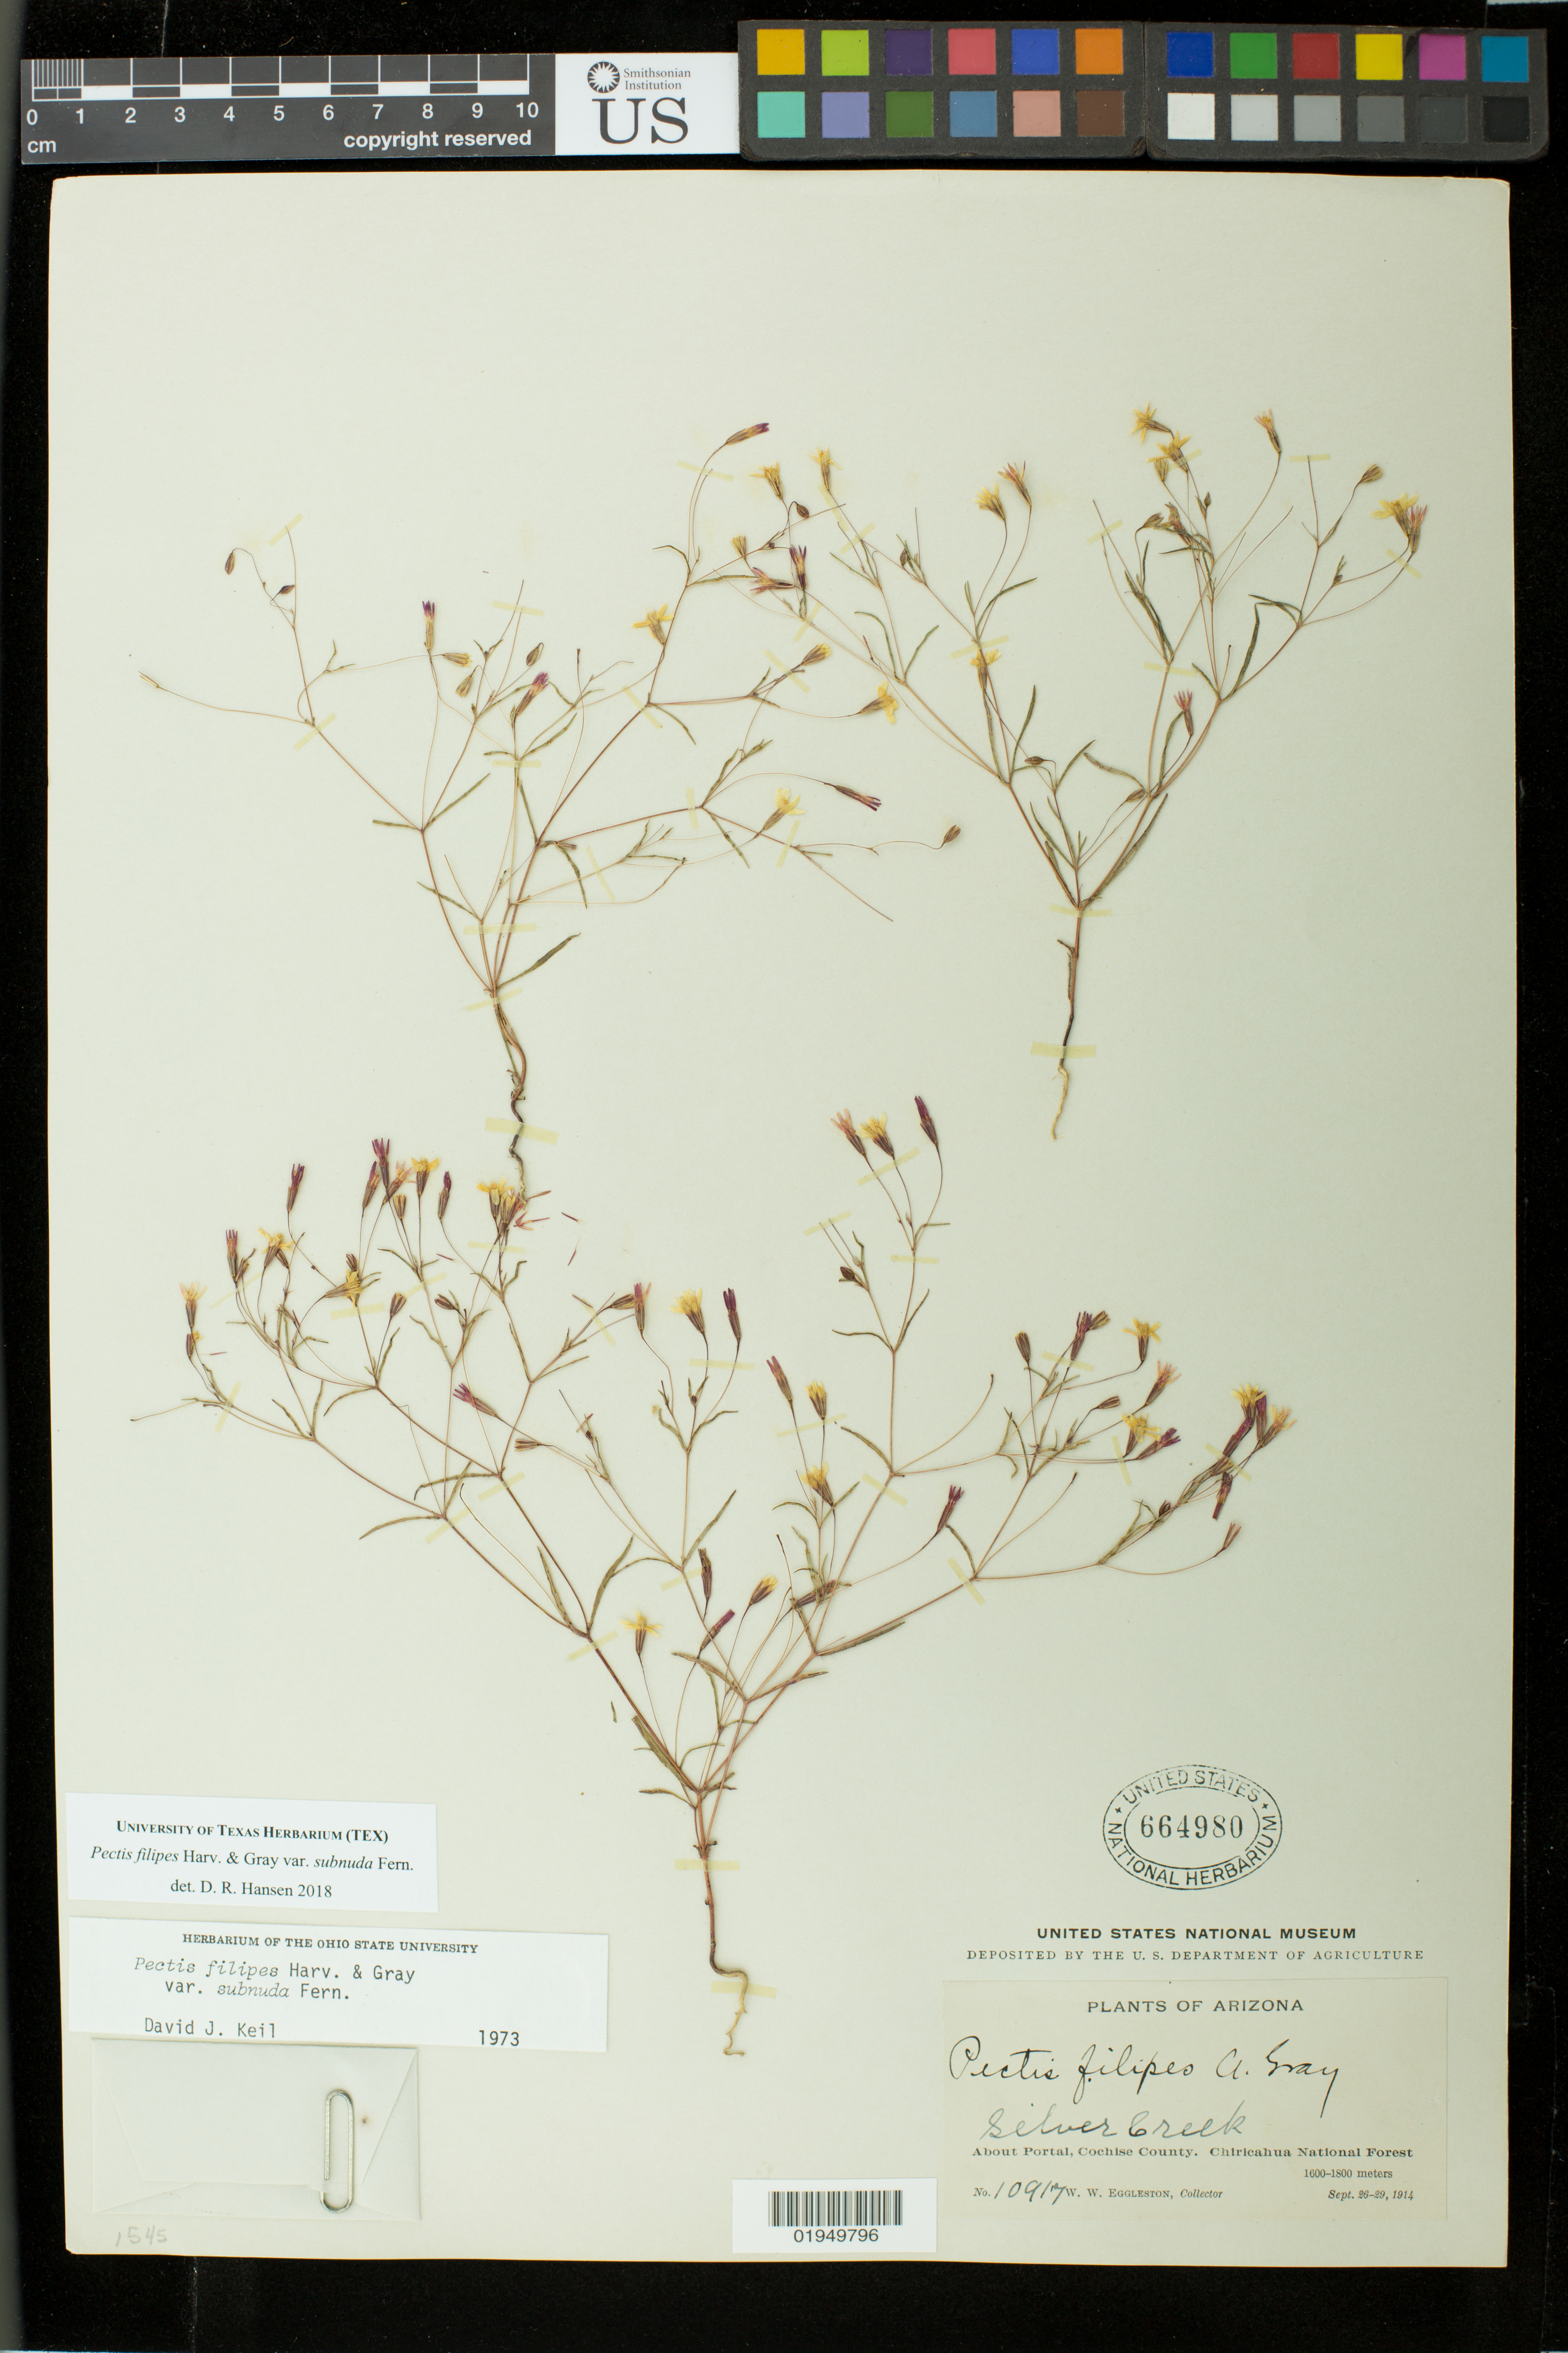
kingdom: Plantae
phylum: Tracheophyta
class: Magnoliopsida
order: Asterales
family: Asteraceae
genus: Pectis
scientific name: Pectis filipes var. subnuda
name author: Fernald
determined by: Hansen, D. R.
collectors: W. W. Eggleston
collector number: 10917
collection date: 1914-09-26/1914-09-29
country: United States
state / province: Arizona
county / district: Cochise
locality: Silver Creek. About Portal, Cochise County. Chiricahua National Forest.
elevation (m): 1600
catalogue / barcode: US 664980